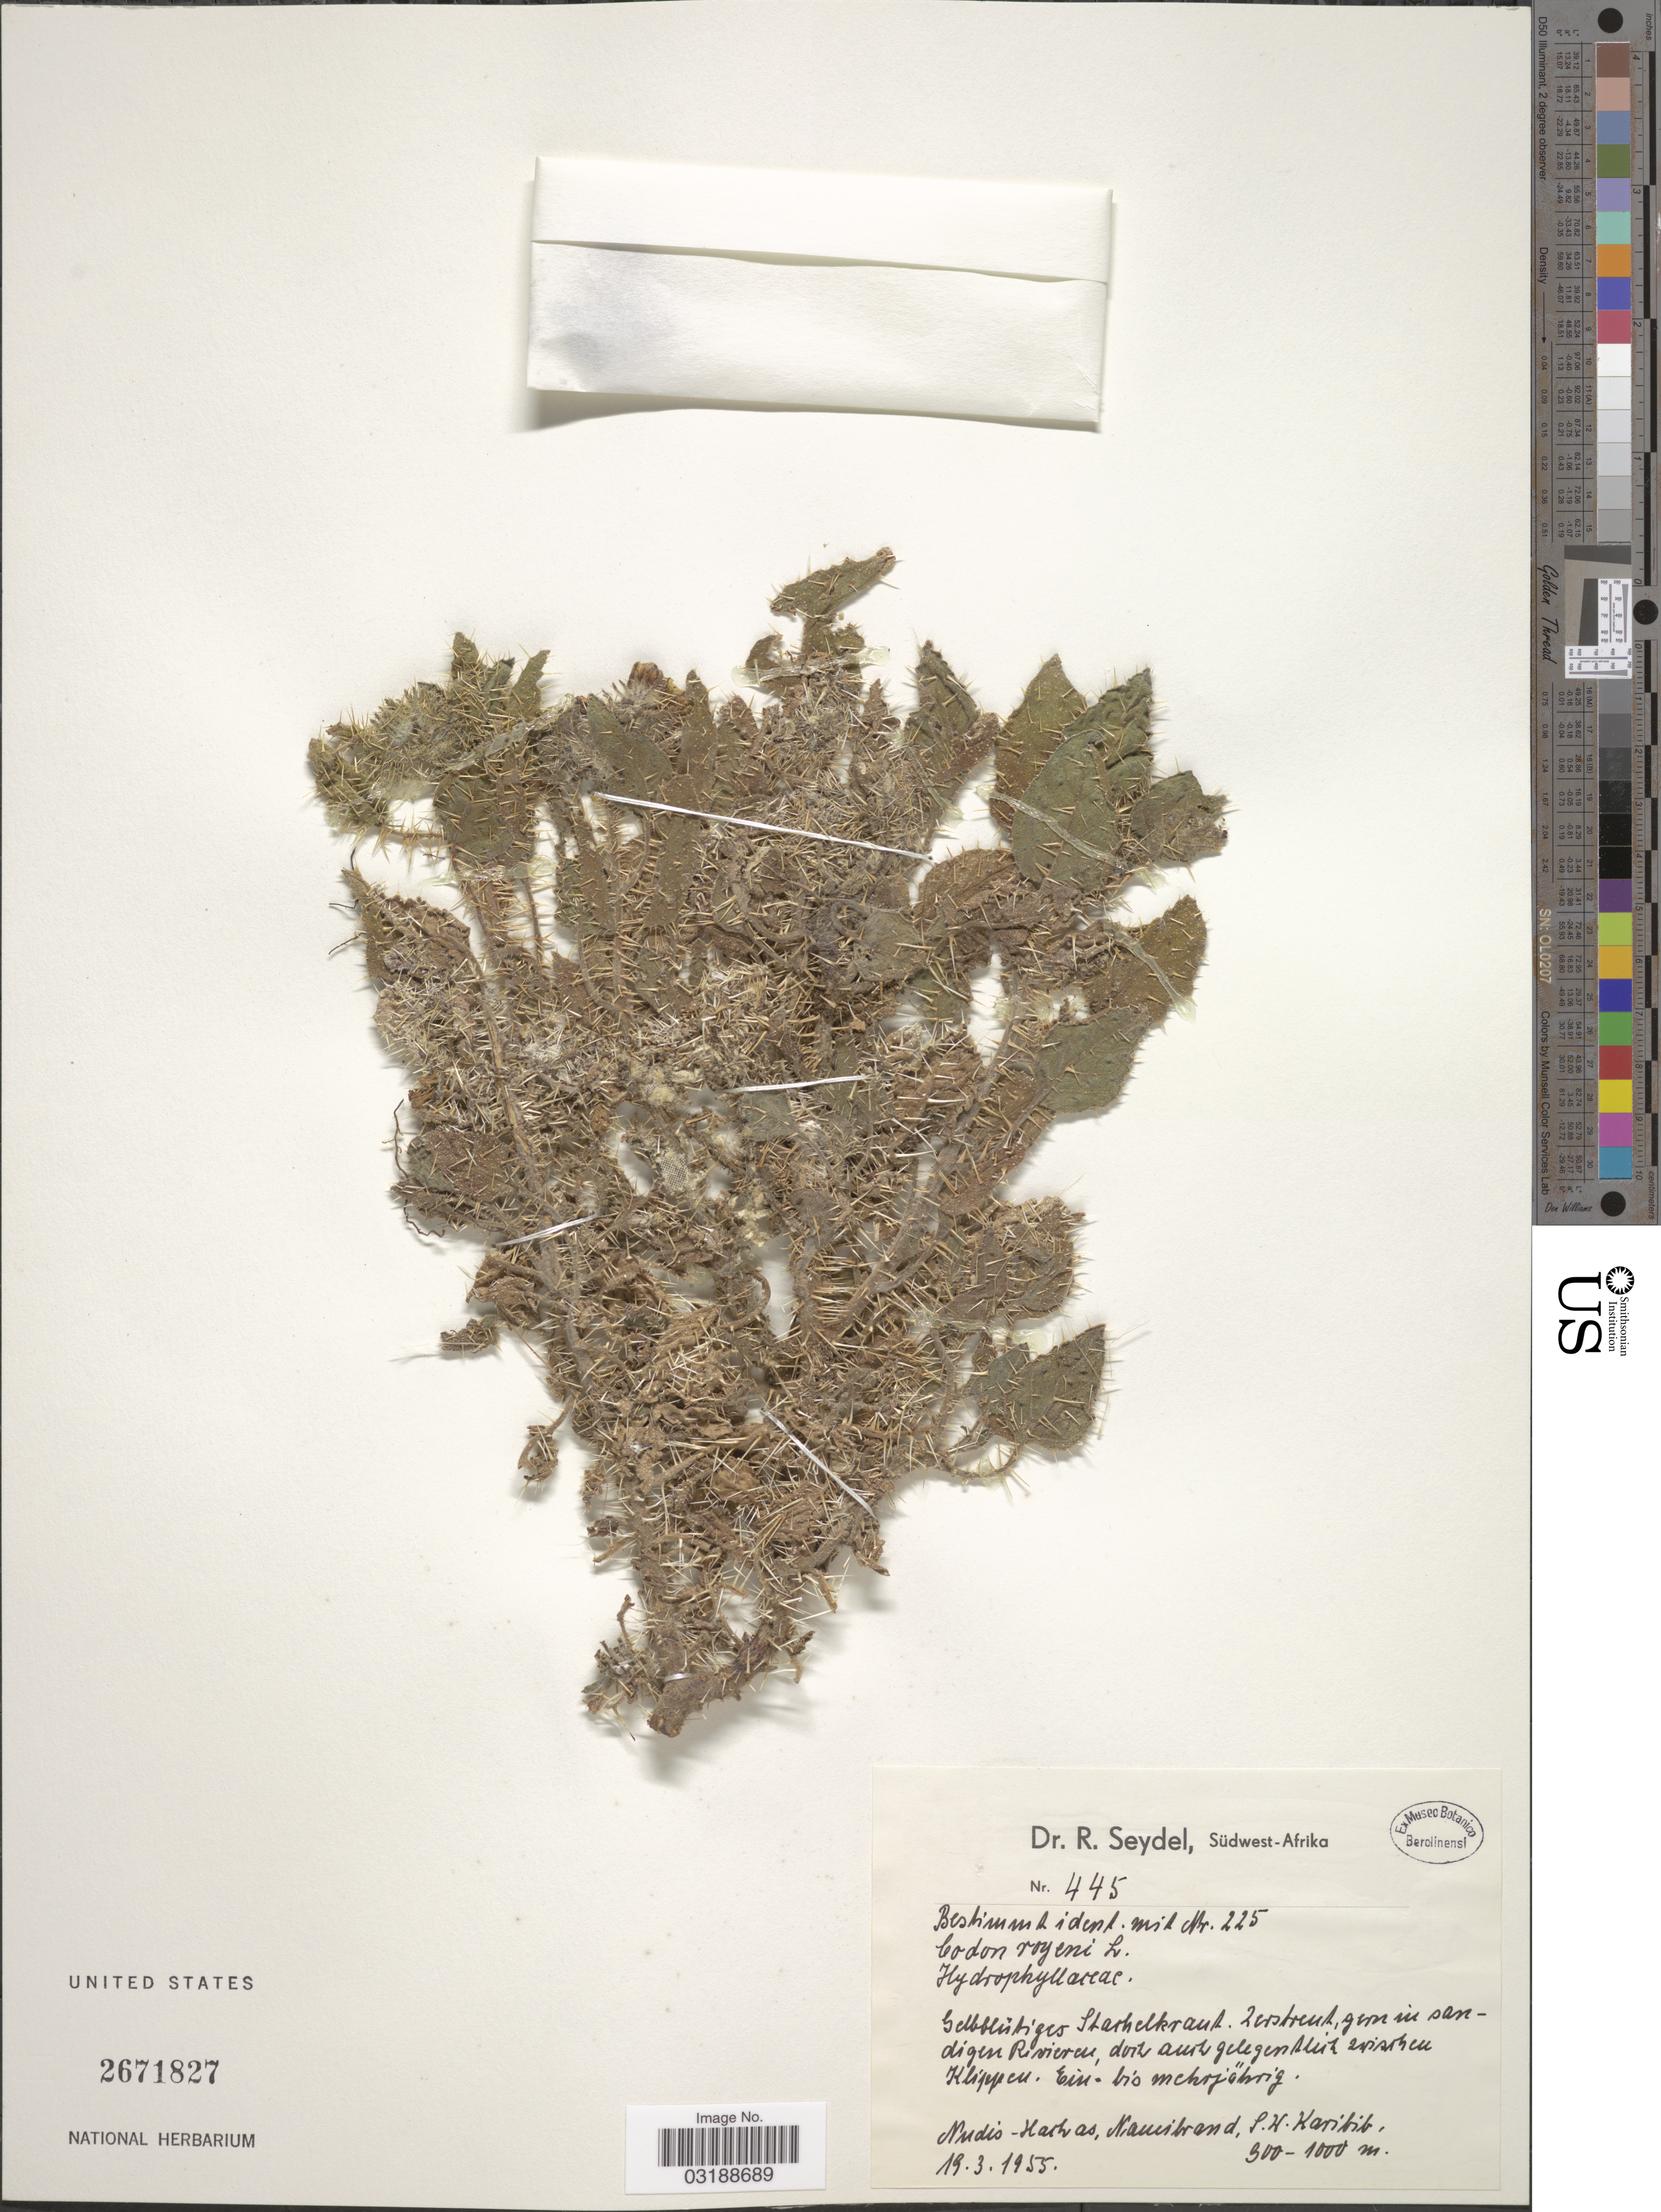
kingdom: Plantae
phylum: Tracheophyta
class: Magnoliopsida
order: Boraginales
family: Codonaceae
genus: Codon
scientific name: Codon royenii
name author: L.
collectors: R. Seydel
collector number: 445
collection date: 1955-03-19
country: Namibia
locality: Südwest-Afrika. Nudis-Harcas, Namibrand, S.W. Karibib.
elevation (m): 300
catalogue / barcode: US 2671827